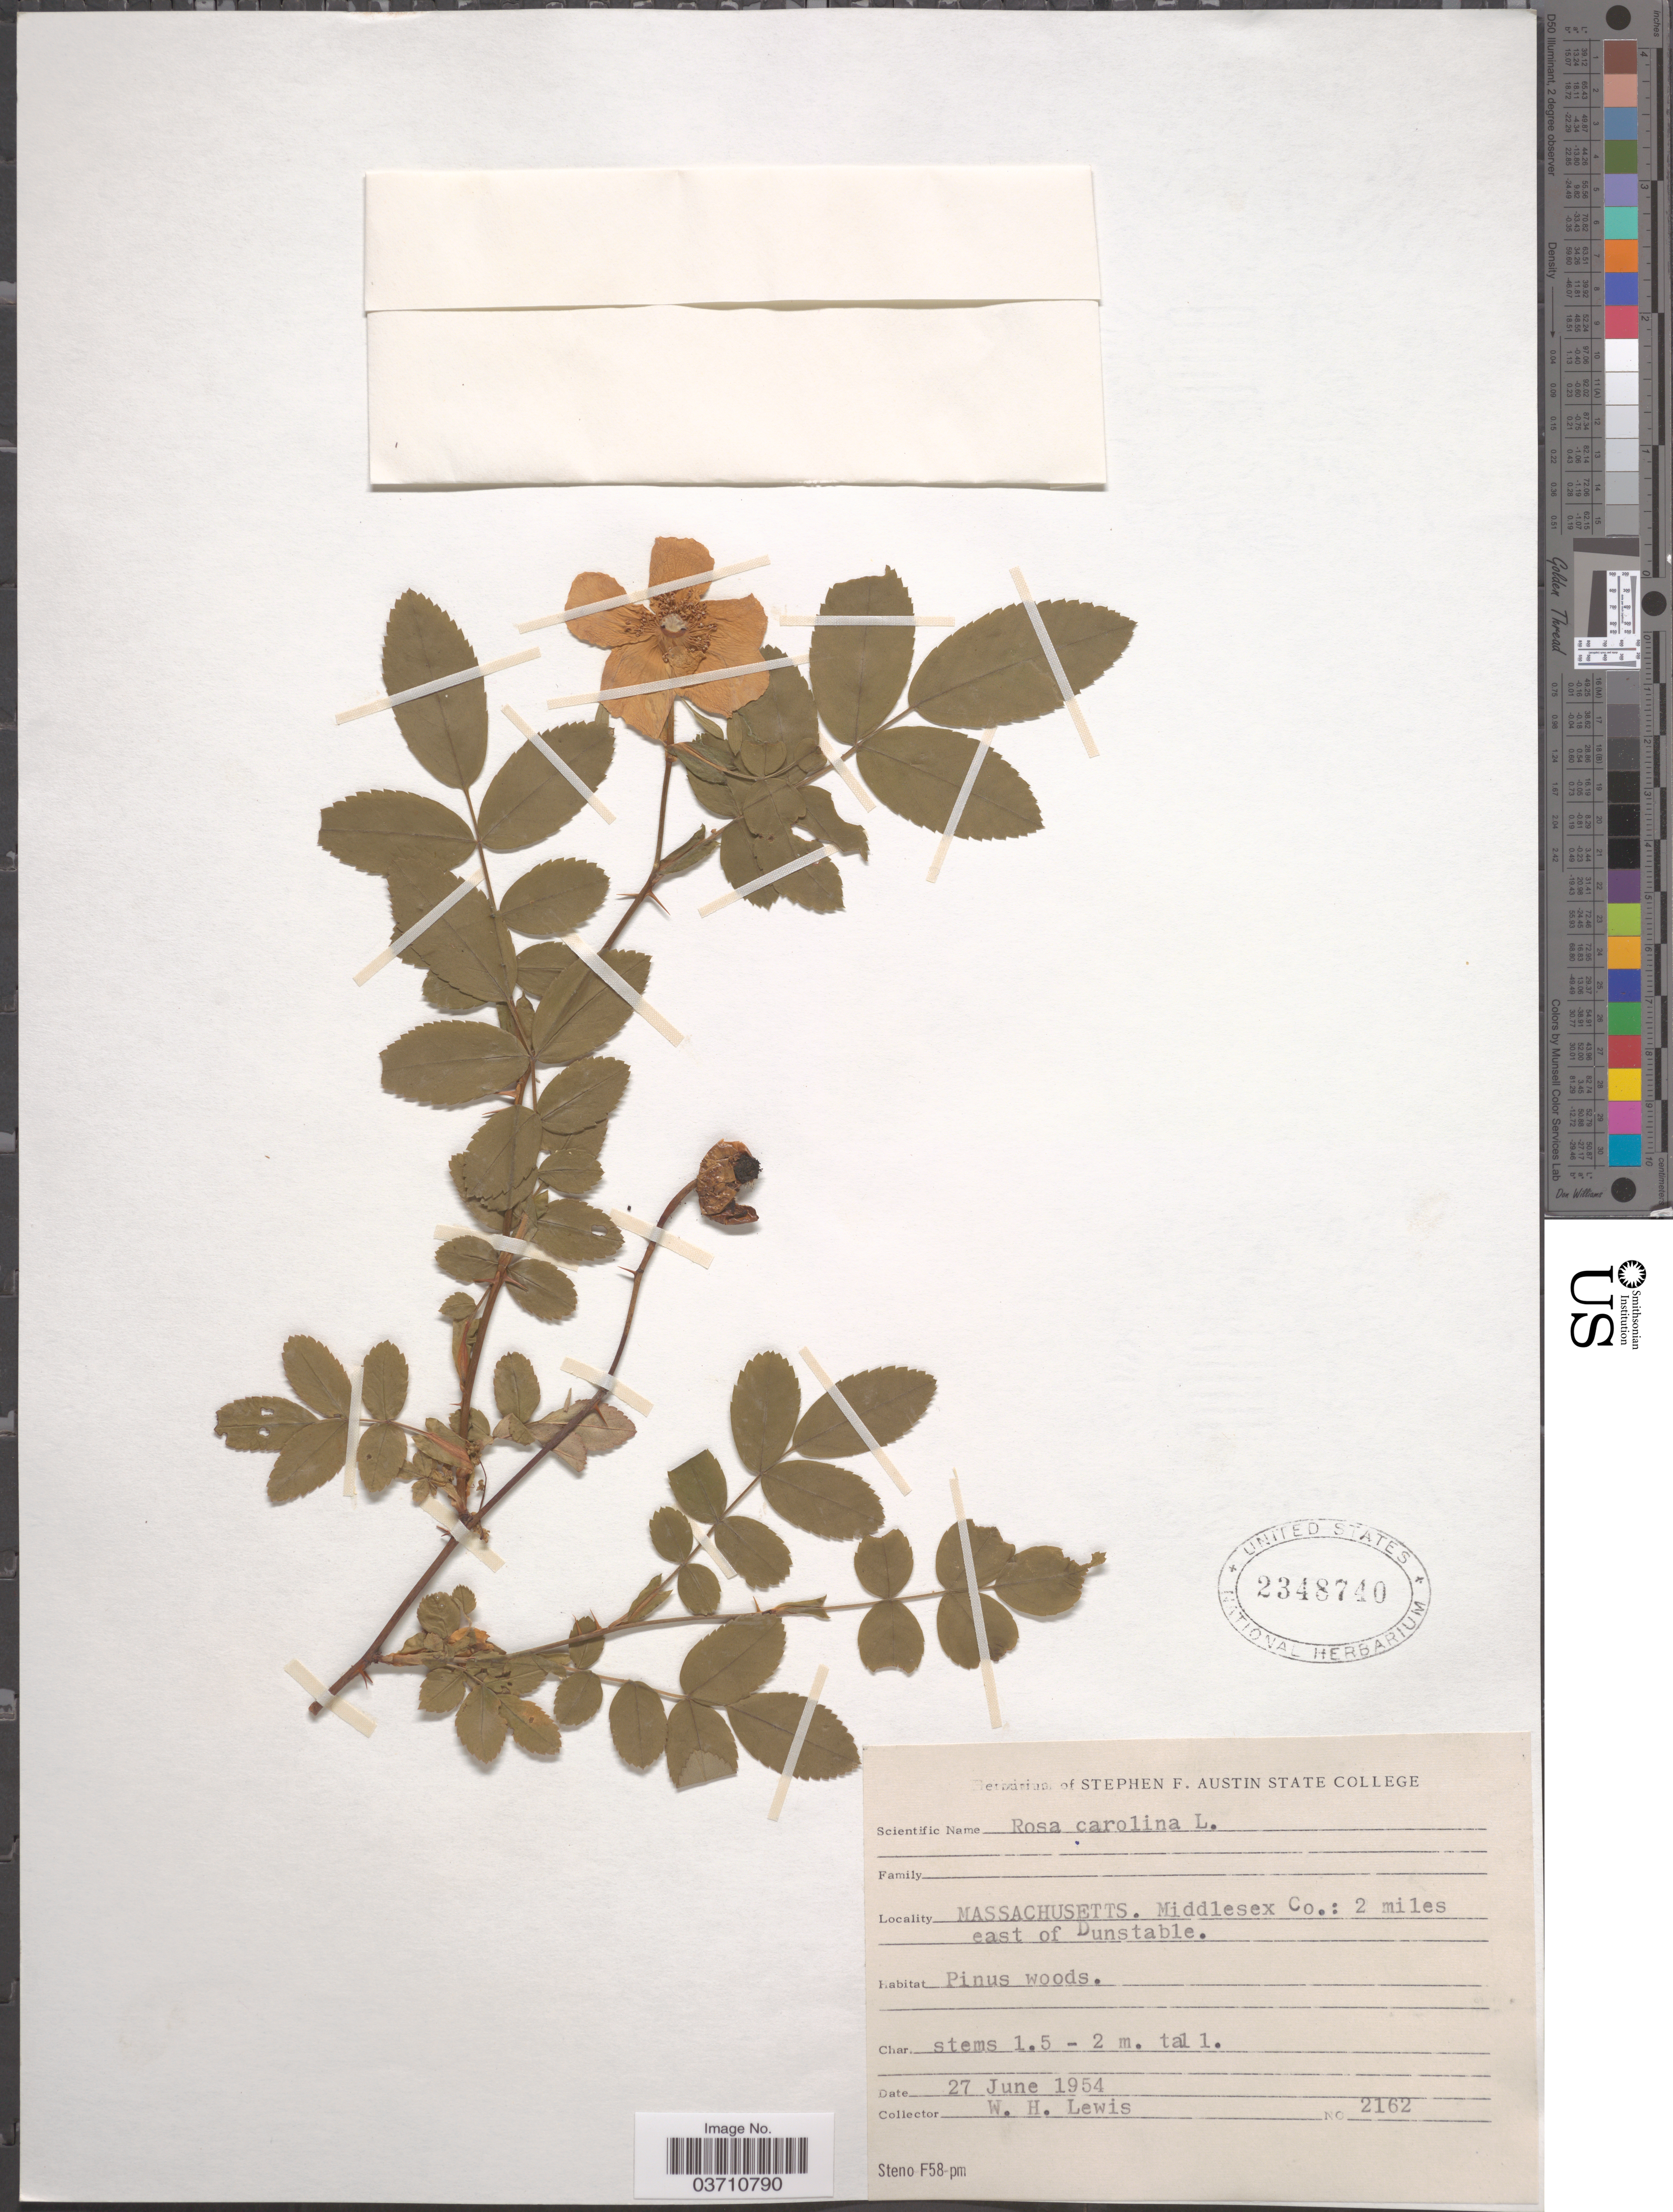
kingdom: Plantae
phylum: Tracheophyta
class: Magnoliopsida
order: Rosales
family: Rosaceae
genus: Rosa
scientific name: Rosa carolina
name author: L.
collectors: W. H. Lewis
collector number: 2162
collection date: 1954-06-27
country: United States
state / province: Massachusetts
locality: Middlesex Co.: 2 miles east of Dunstable.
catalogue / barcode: US 2348740